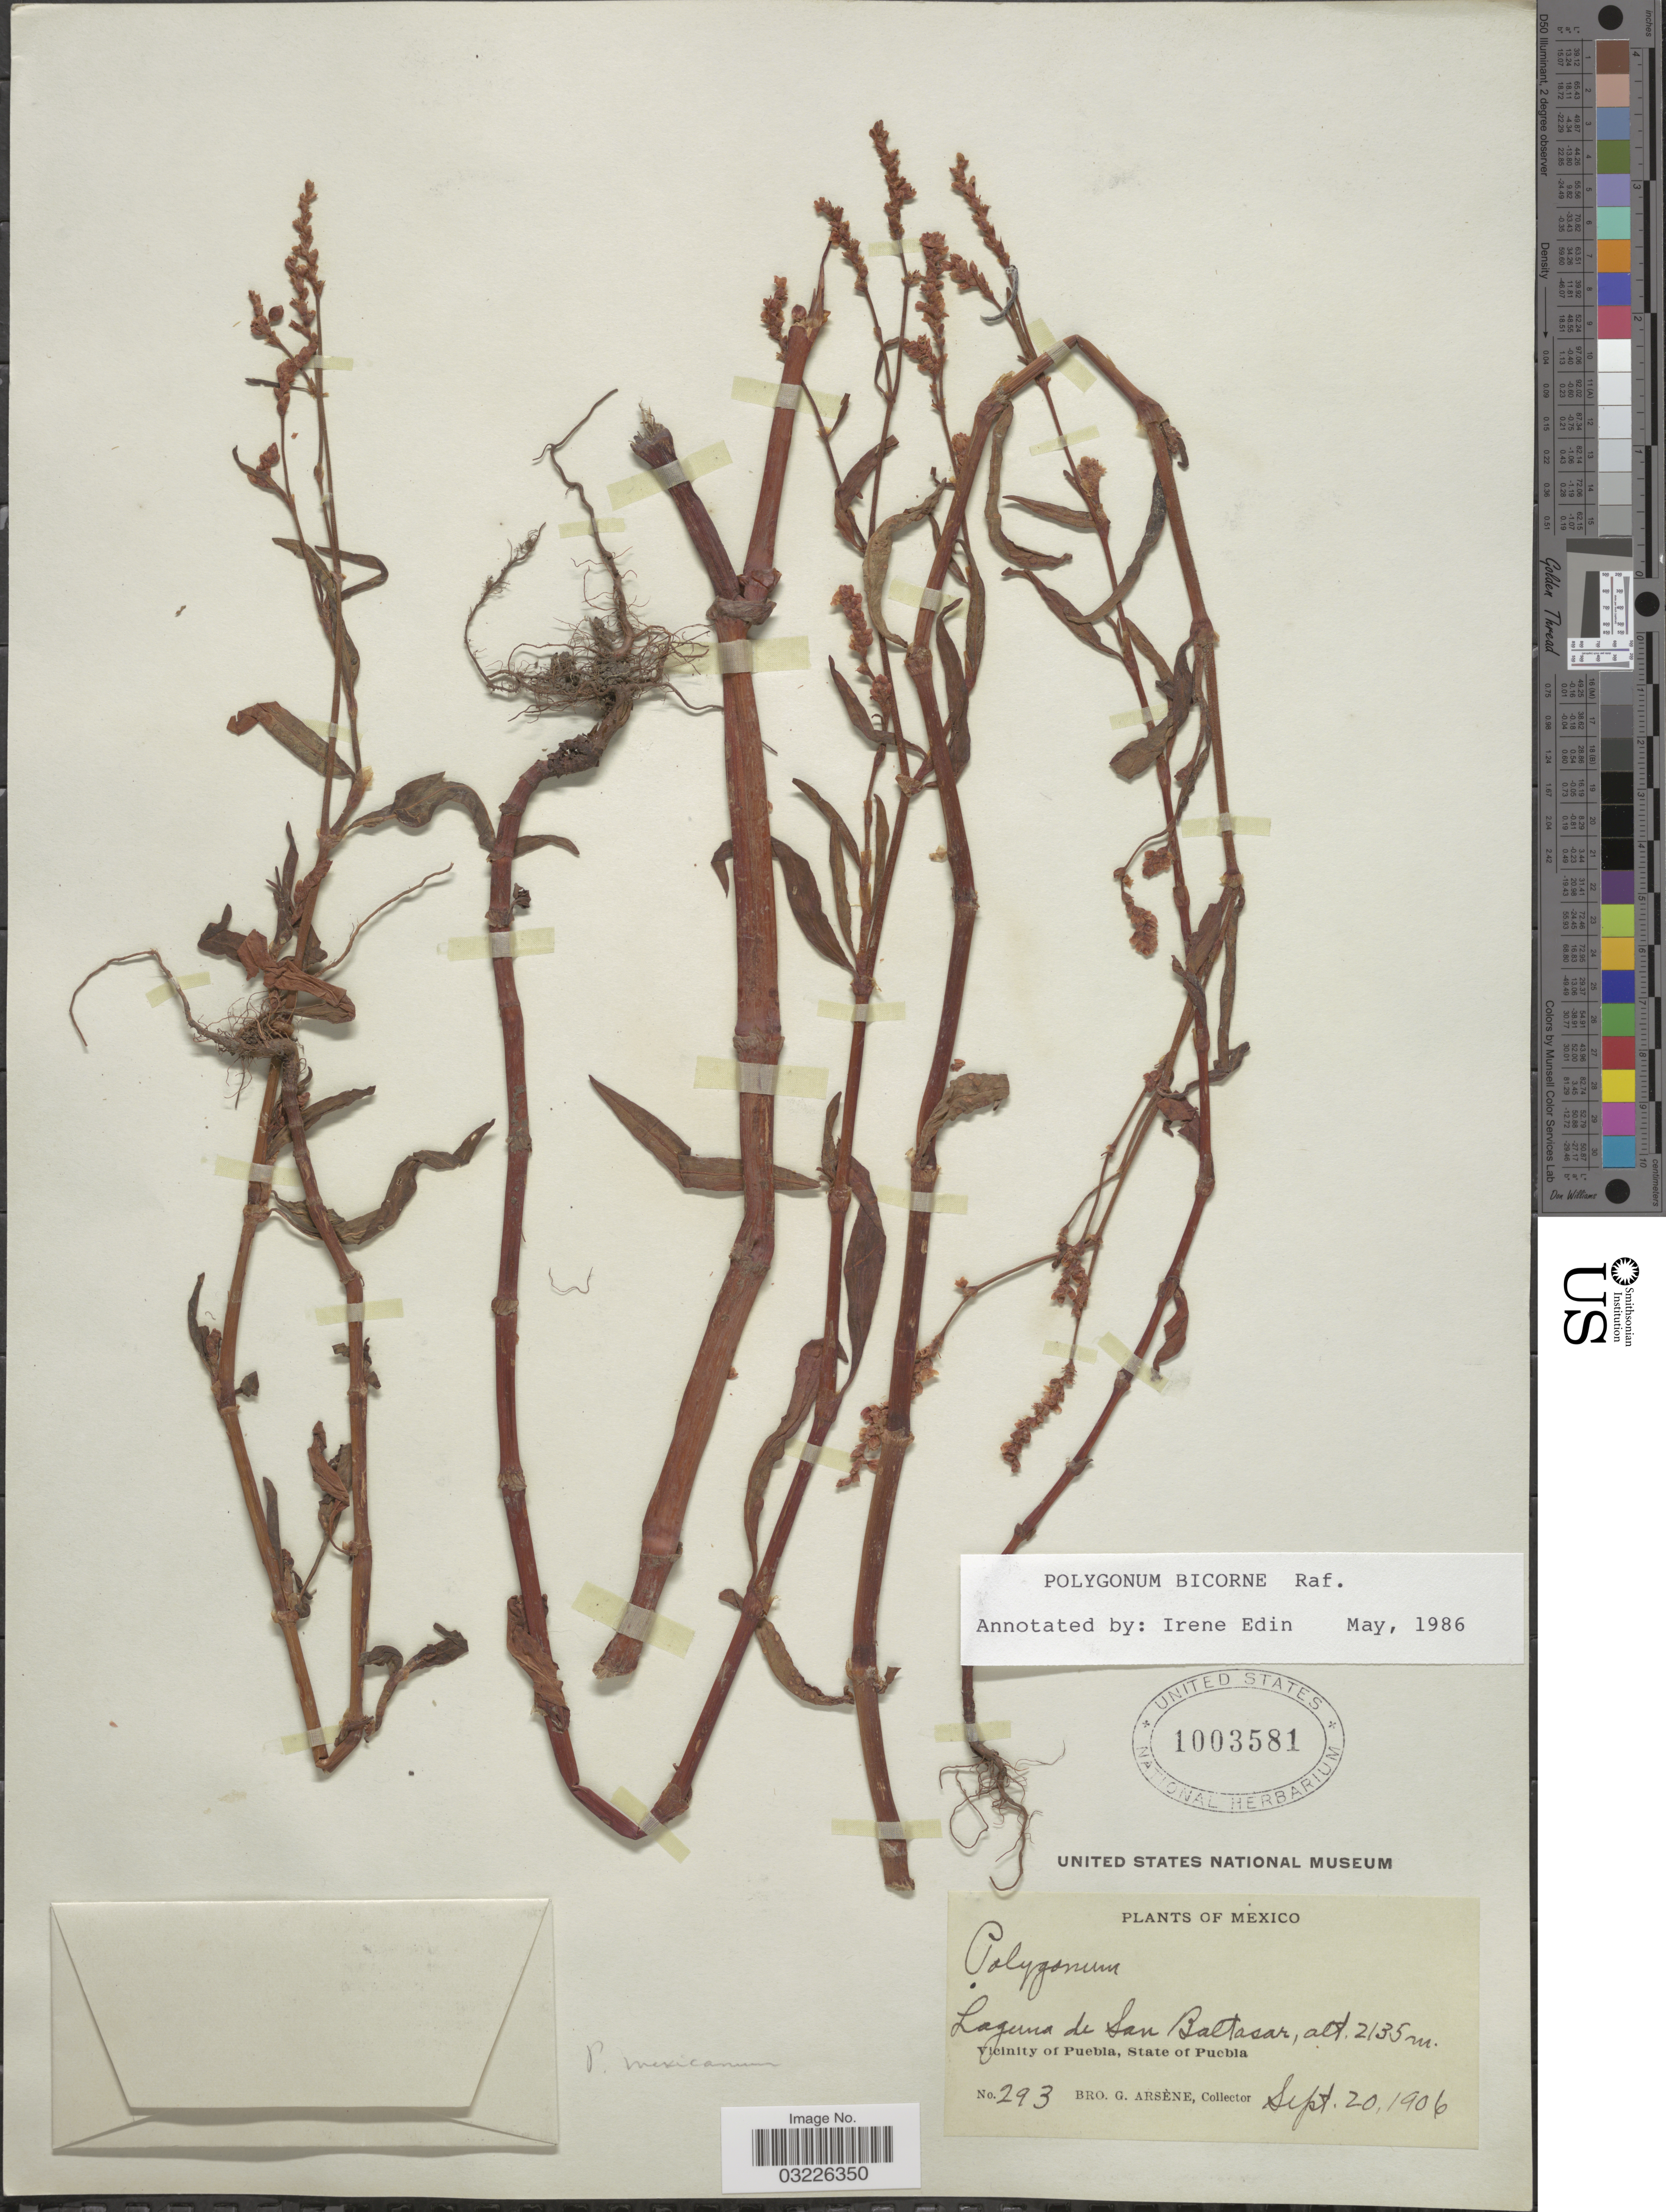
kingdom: Plantae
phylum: Tracheophyta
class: Magnoliopsida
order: Caryophyllales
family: Polygonaceae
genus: Polygonum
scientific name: Polygonum bicorne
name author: Raf.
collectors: Bro. G. Arsène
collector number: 293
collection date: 1906-09-20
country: Mexico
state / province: Puebla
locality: Laguna de San Baltasar, Vicinity of Puebla.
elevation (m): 2135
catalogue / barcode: US 1003581